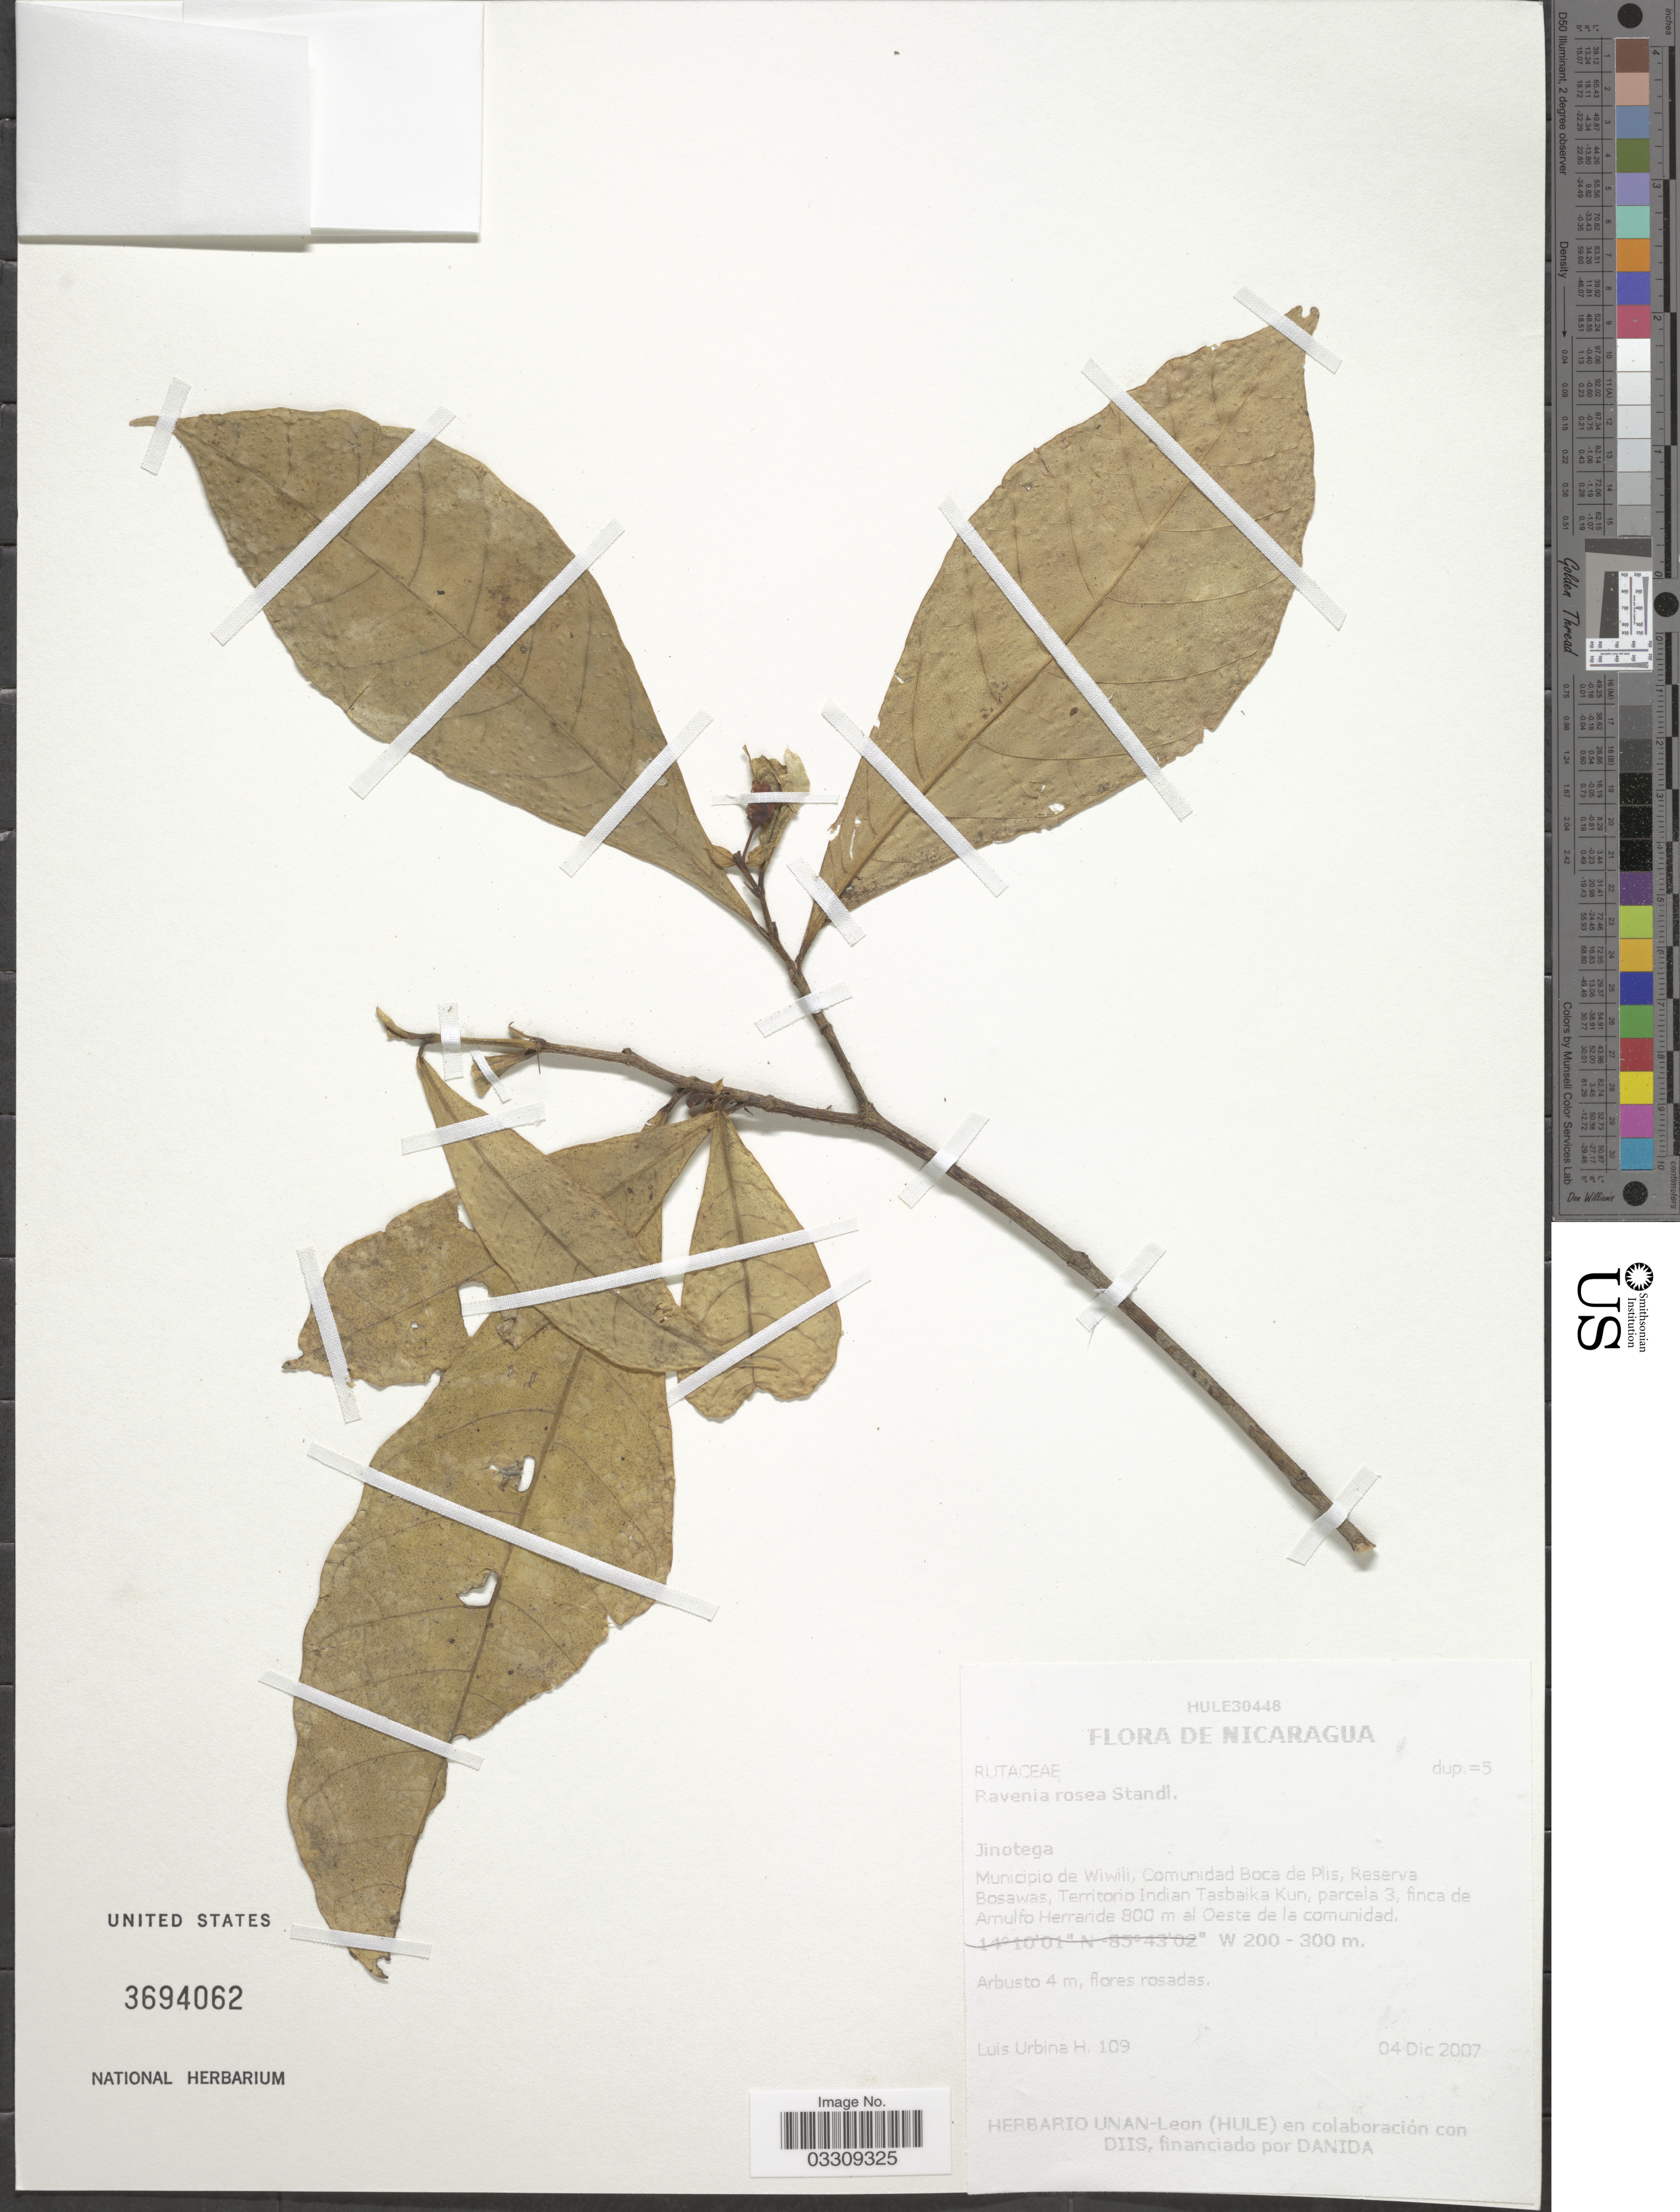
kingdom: Plantae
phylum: Tracheophyta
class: Magnoliopsida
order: Sapindales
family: Rutaceae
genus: Ravenia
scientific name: Ravenia rosea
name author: Standl.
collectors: L. Urbina H.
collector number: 109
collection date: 2007-12-04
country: Nicaragua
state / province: Jinotega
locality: Municipio de Wiwili, Comunidad Boca de Plis, Reserva Bosawas, Territorio Indian Tasbaika Kun, parcela 3, finca de Arnulfo Herraride 800 m al Oeste de la comunidad.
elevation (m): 200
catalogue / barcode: US 3694062